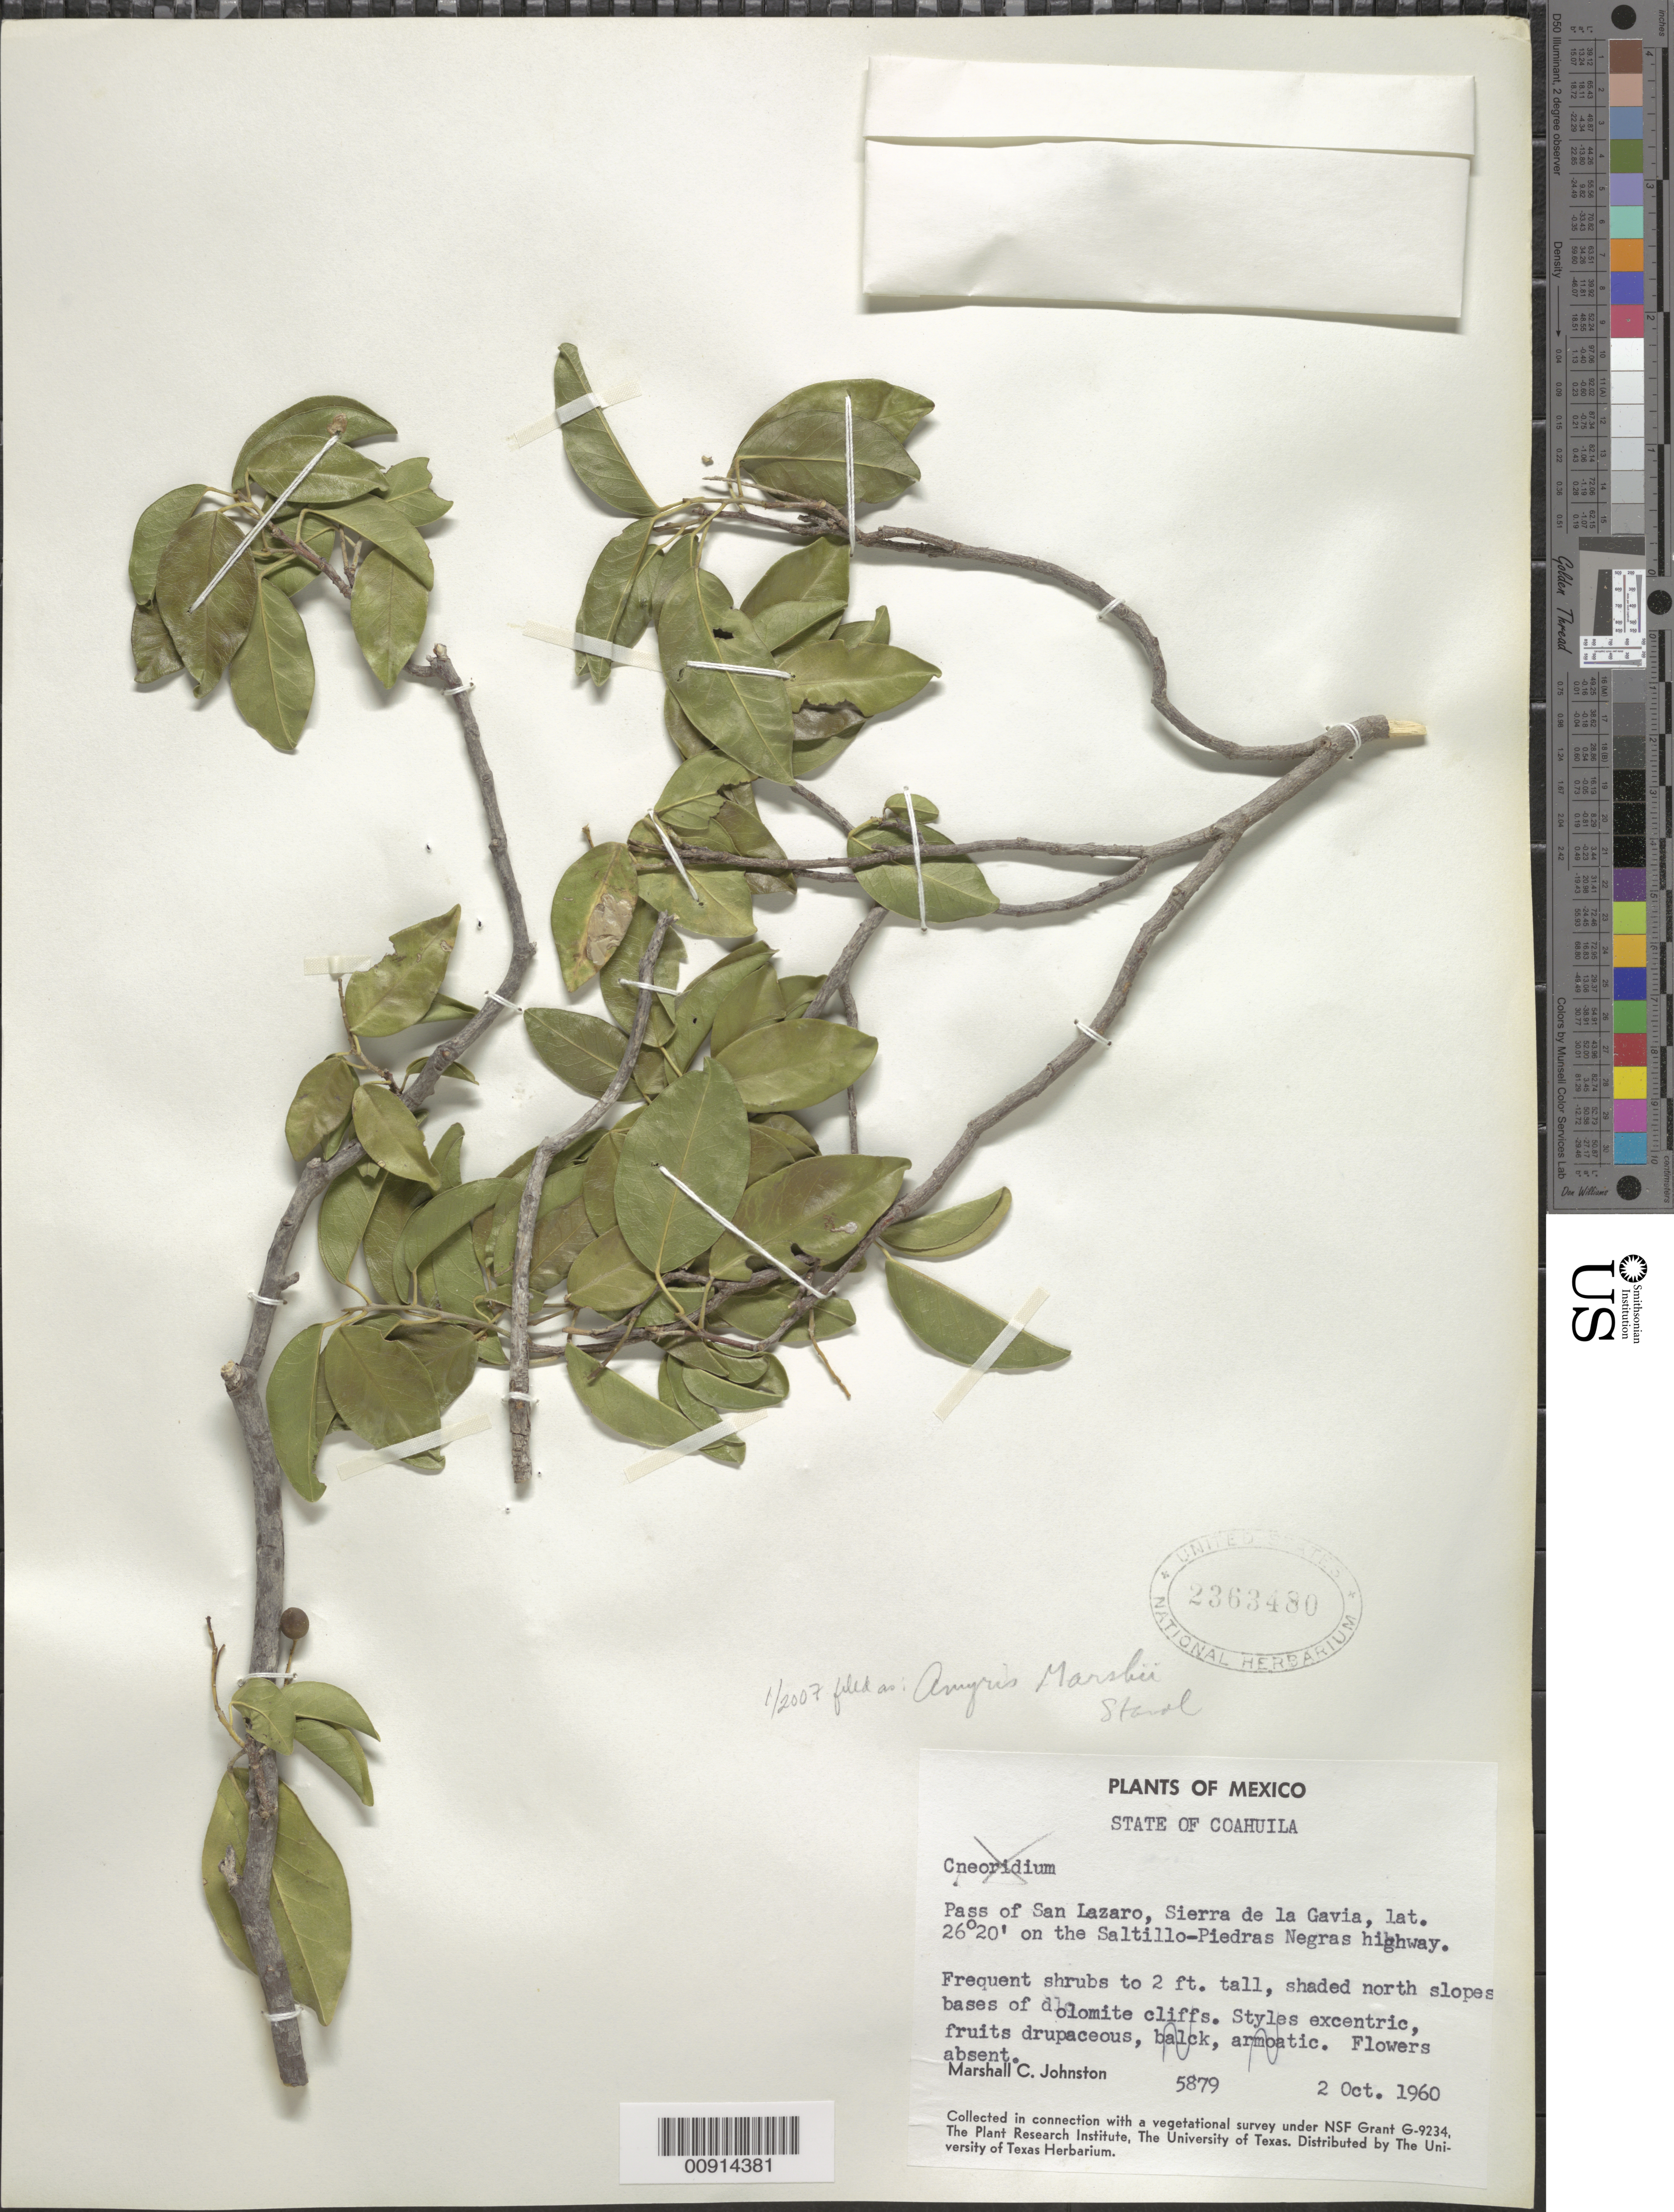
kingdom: Plantae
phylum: Tracheophyta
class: Magnoliopsida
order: Sapindales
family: Rutaceae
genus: Amyris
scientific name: Amyris marshii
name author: Standl.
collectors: M. Johnston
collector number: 5879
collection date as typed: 02 Oct 1960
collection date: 1960-10-02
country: Mexico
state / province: Coahuila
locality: Pass of San Lazaro, Sierra de la Gavia, lat. 26 ° 20' on the Saltillo-Piedras Negras highway. State of Coahuila.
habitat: Shaded north slopes bases of dolomite cliffs.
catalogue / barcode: US 2363480